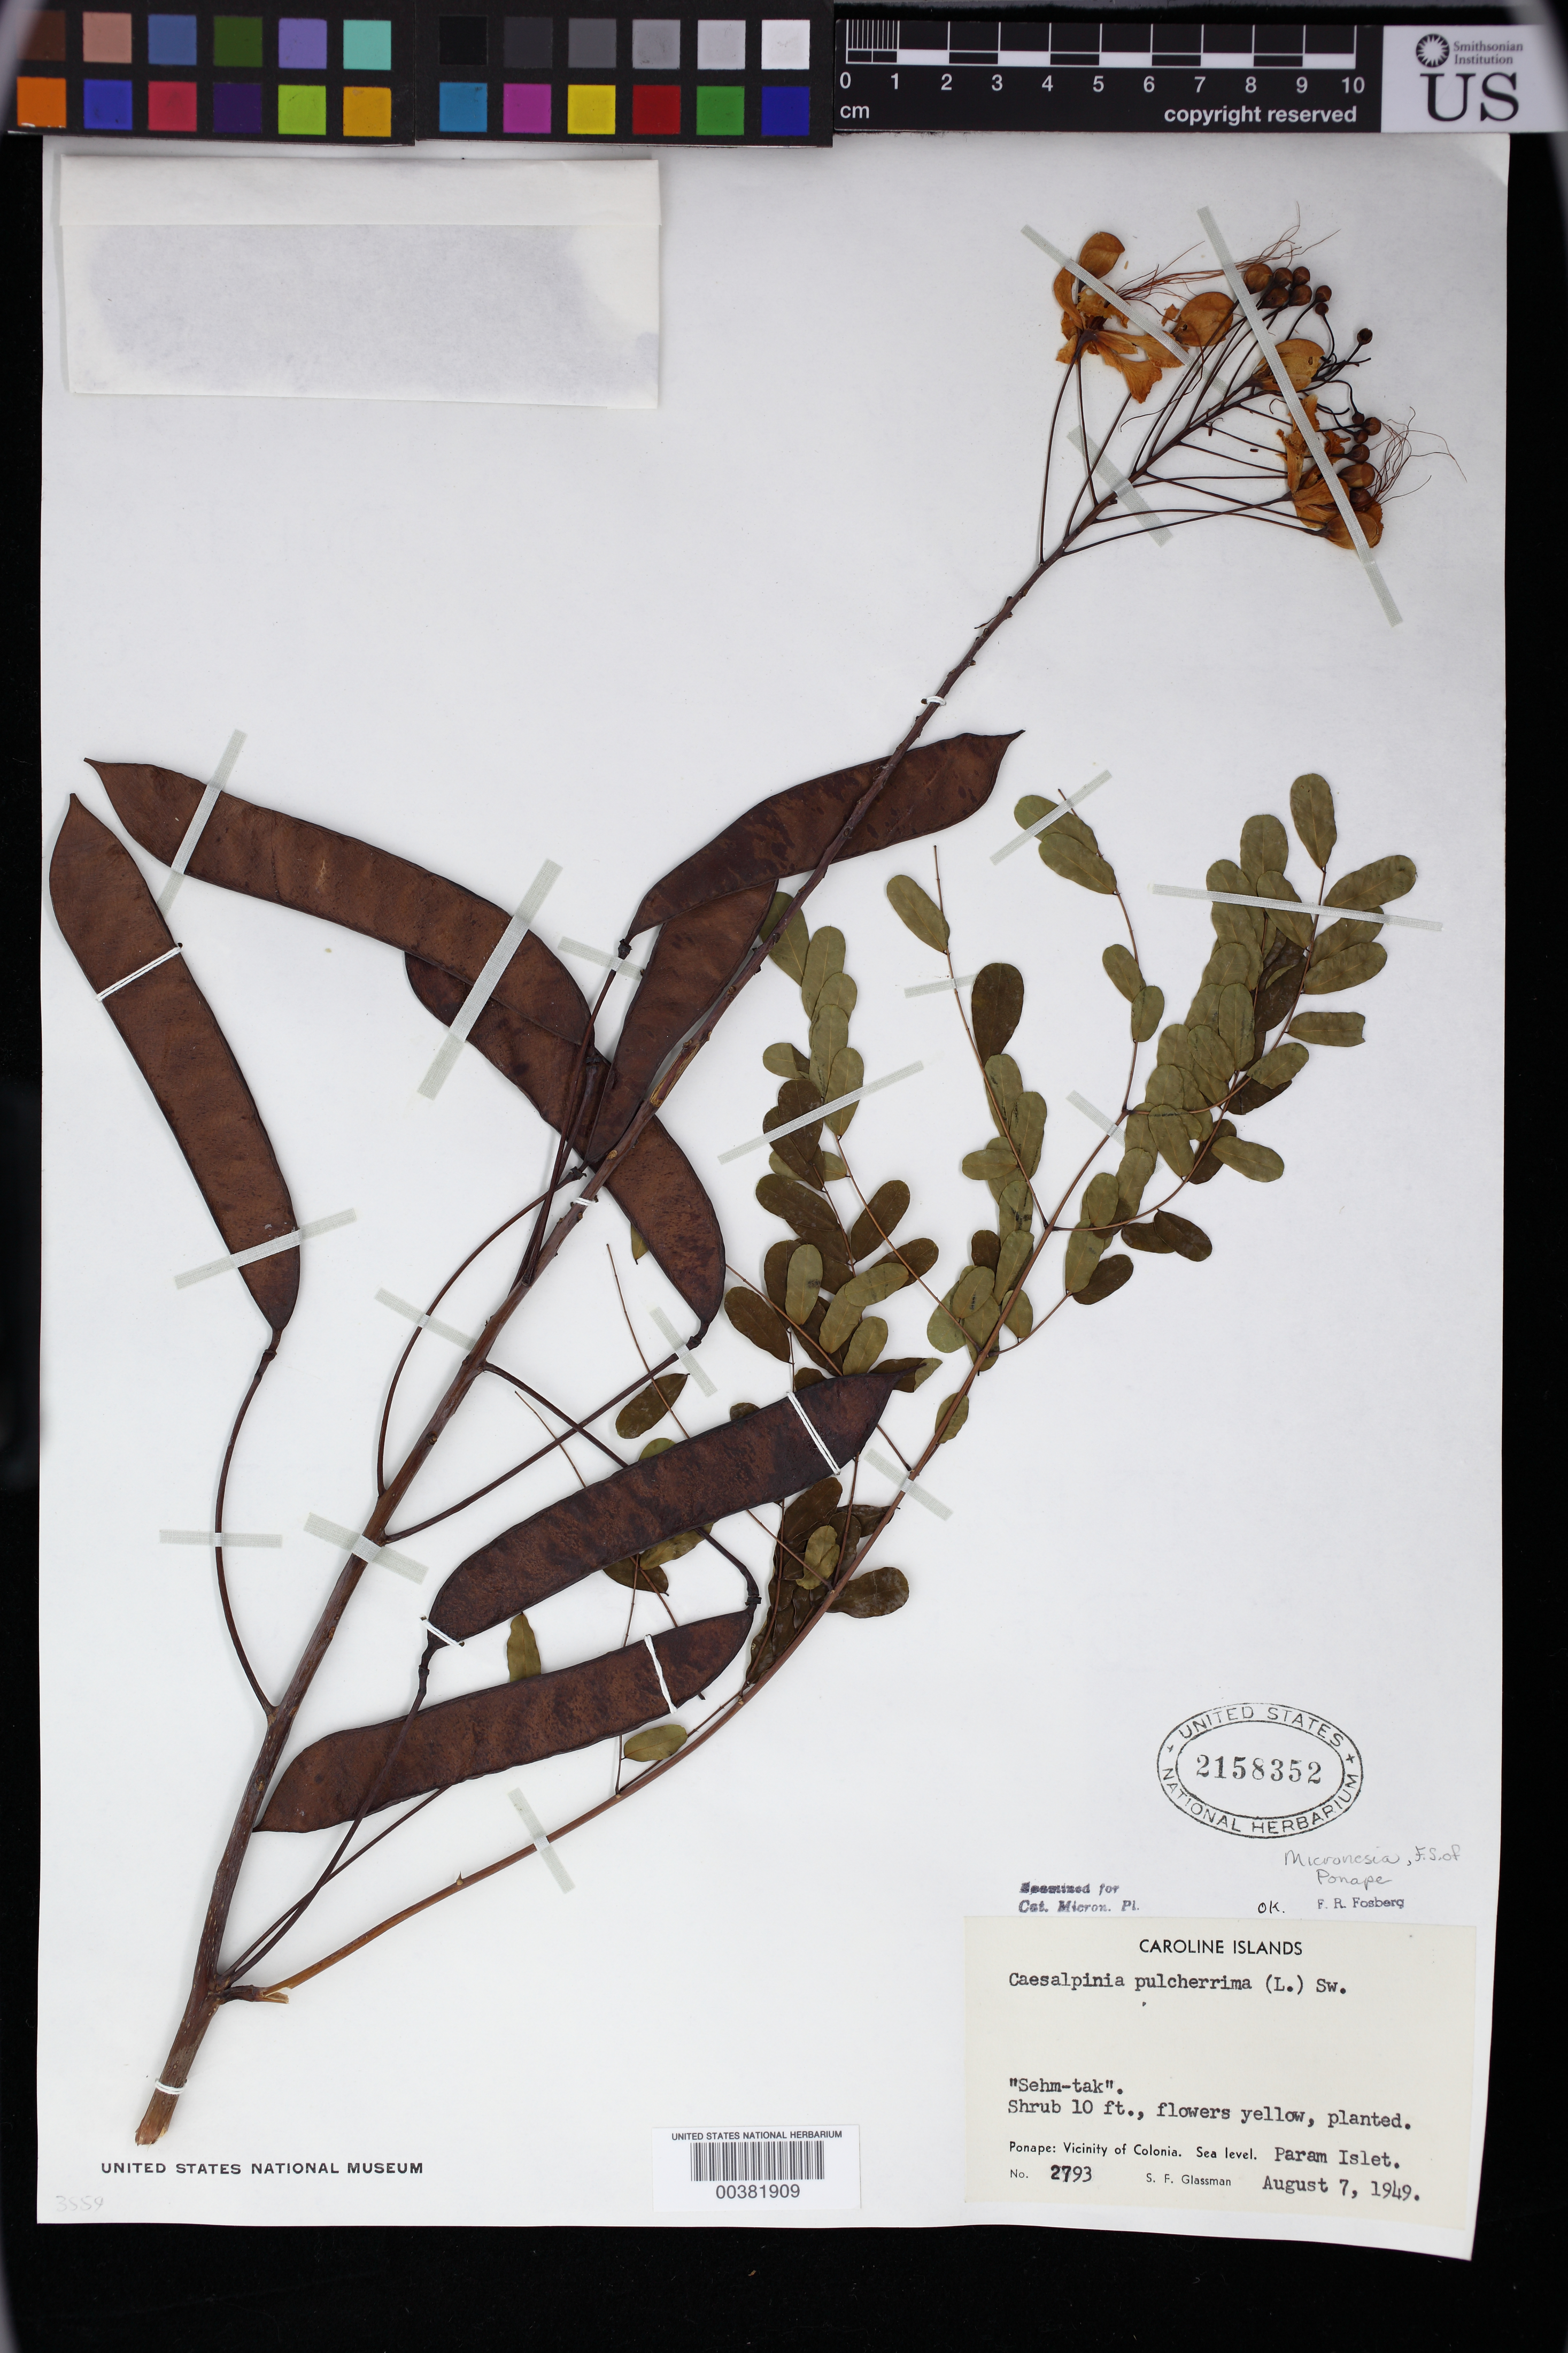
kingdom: Plantae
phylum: Tracheophyta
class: Magnoliopsida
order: Fabales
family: Fabaceae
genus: Caesalpinia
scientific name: Caesalpinia pulcherrima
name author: (L.) Sw.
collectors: S. F. Glassman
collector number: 2793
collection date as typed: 07 Aug 1949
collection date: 1949-08-07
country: Micronesia, Federated States of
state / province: Pohnpei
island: Param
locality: Vicinity of Colonia; Param Islet off coast of Pohnpei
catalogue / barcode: US 2158352